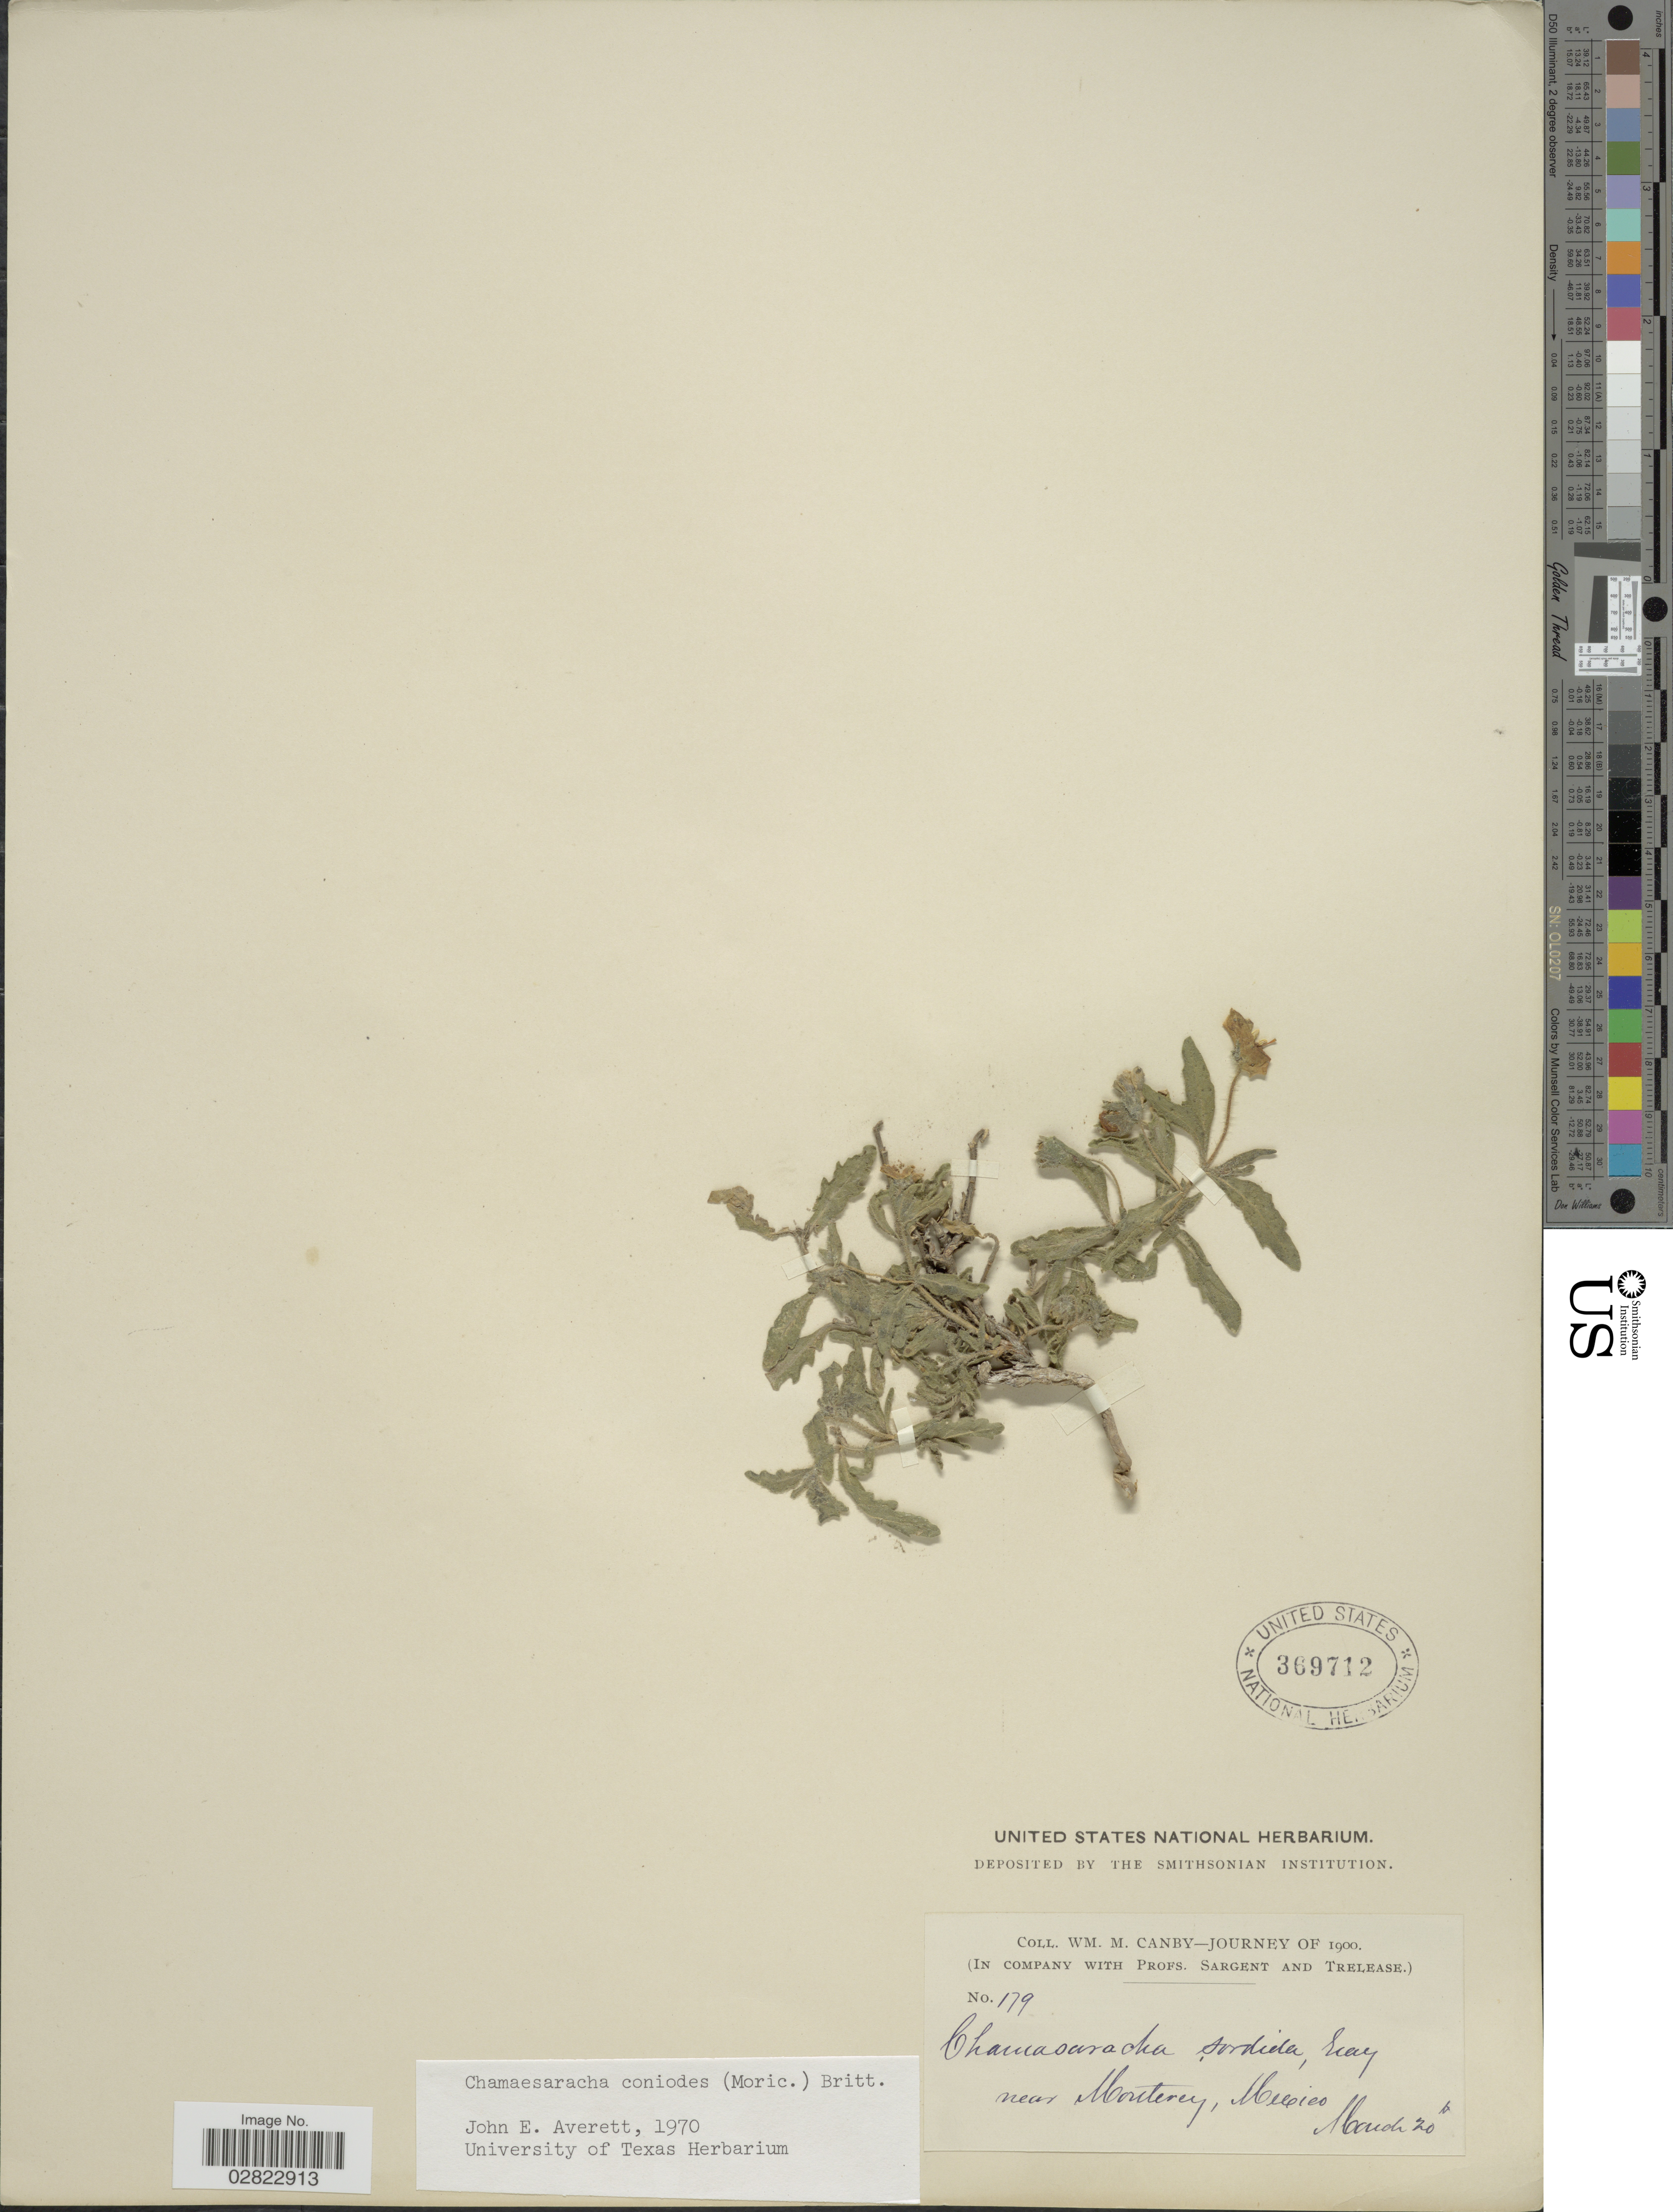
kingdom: Plantae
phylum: Tracheophyta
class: Magnoliopsida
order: Solanales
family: Solanaceae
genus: Chamaesaracha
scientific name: Chamaesaracha coniodes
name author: (Moric. ex Dunal) Britton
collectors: W. M. Canby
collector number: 179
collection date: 1900-03-20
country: Mexico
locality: Near Monterrey.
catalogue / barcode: US 369712